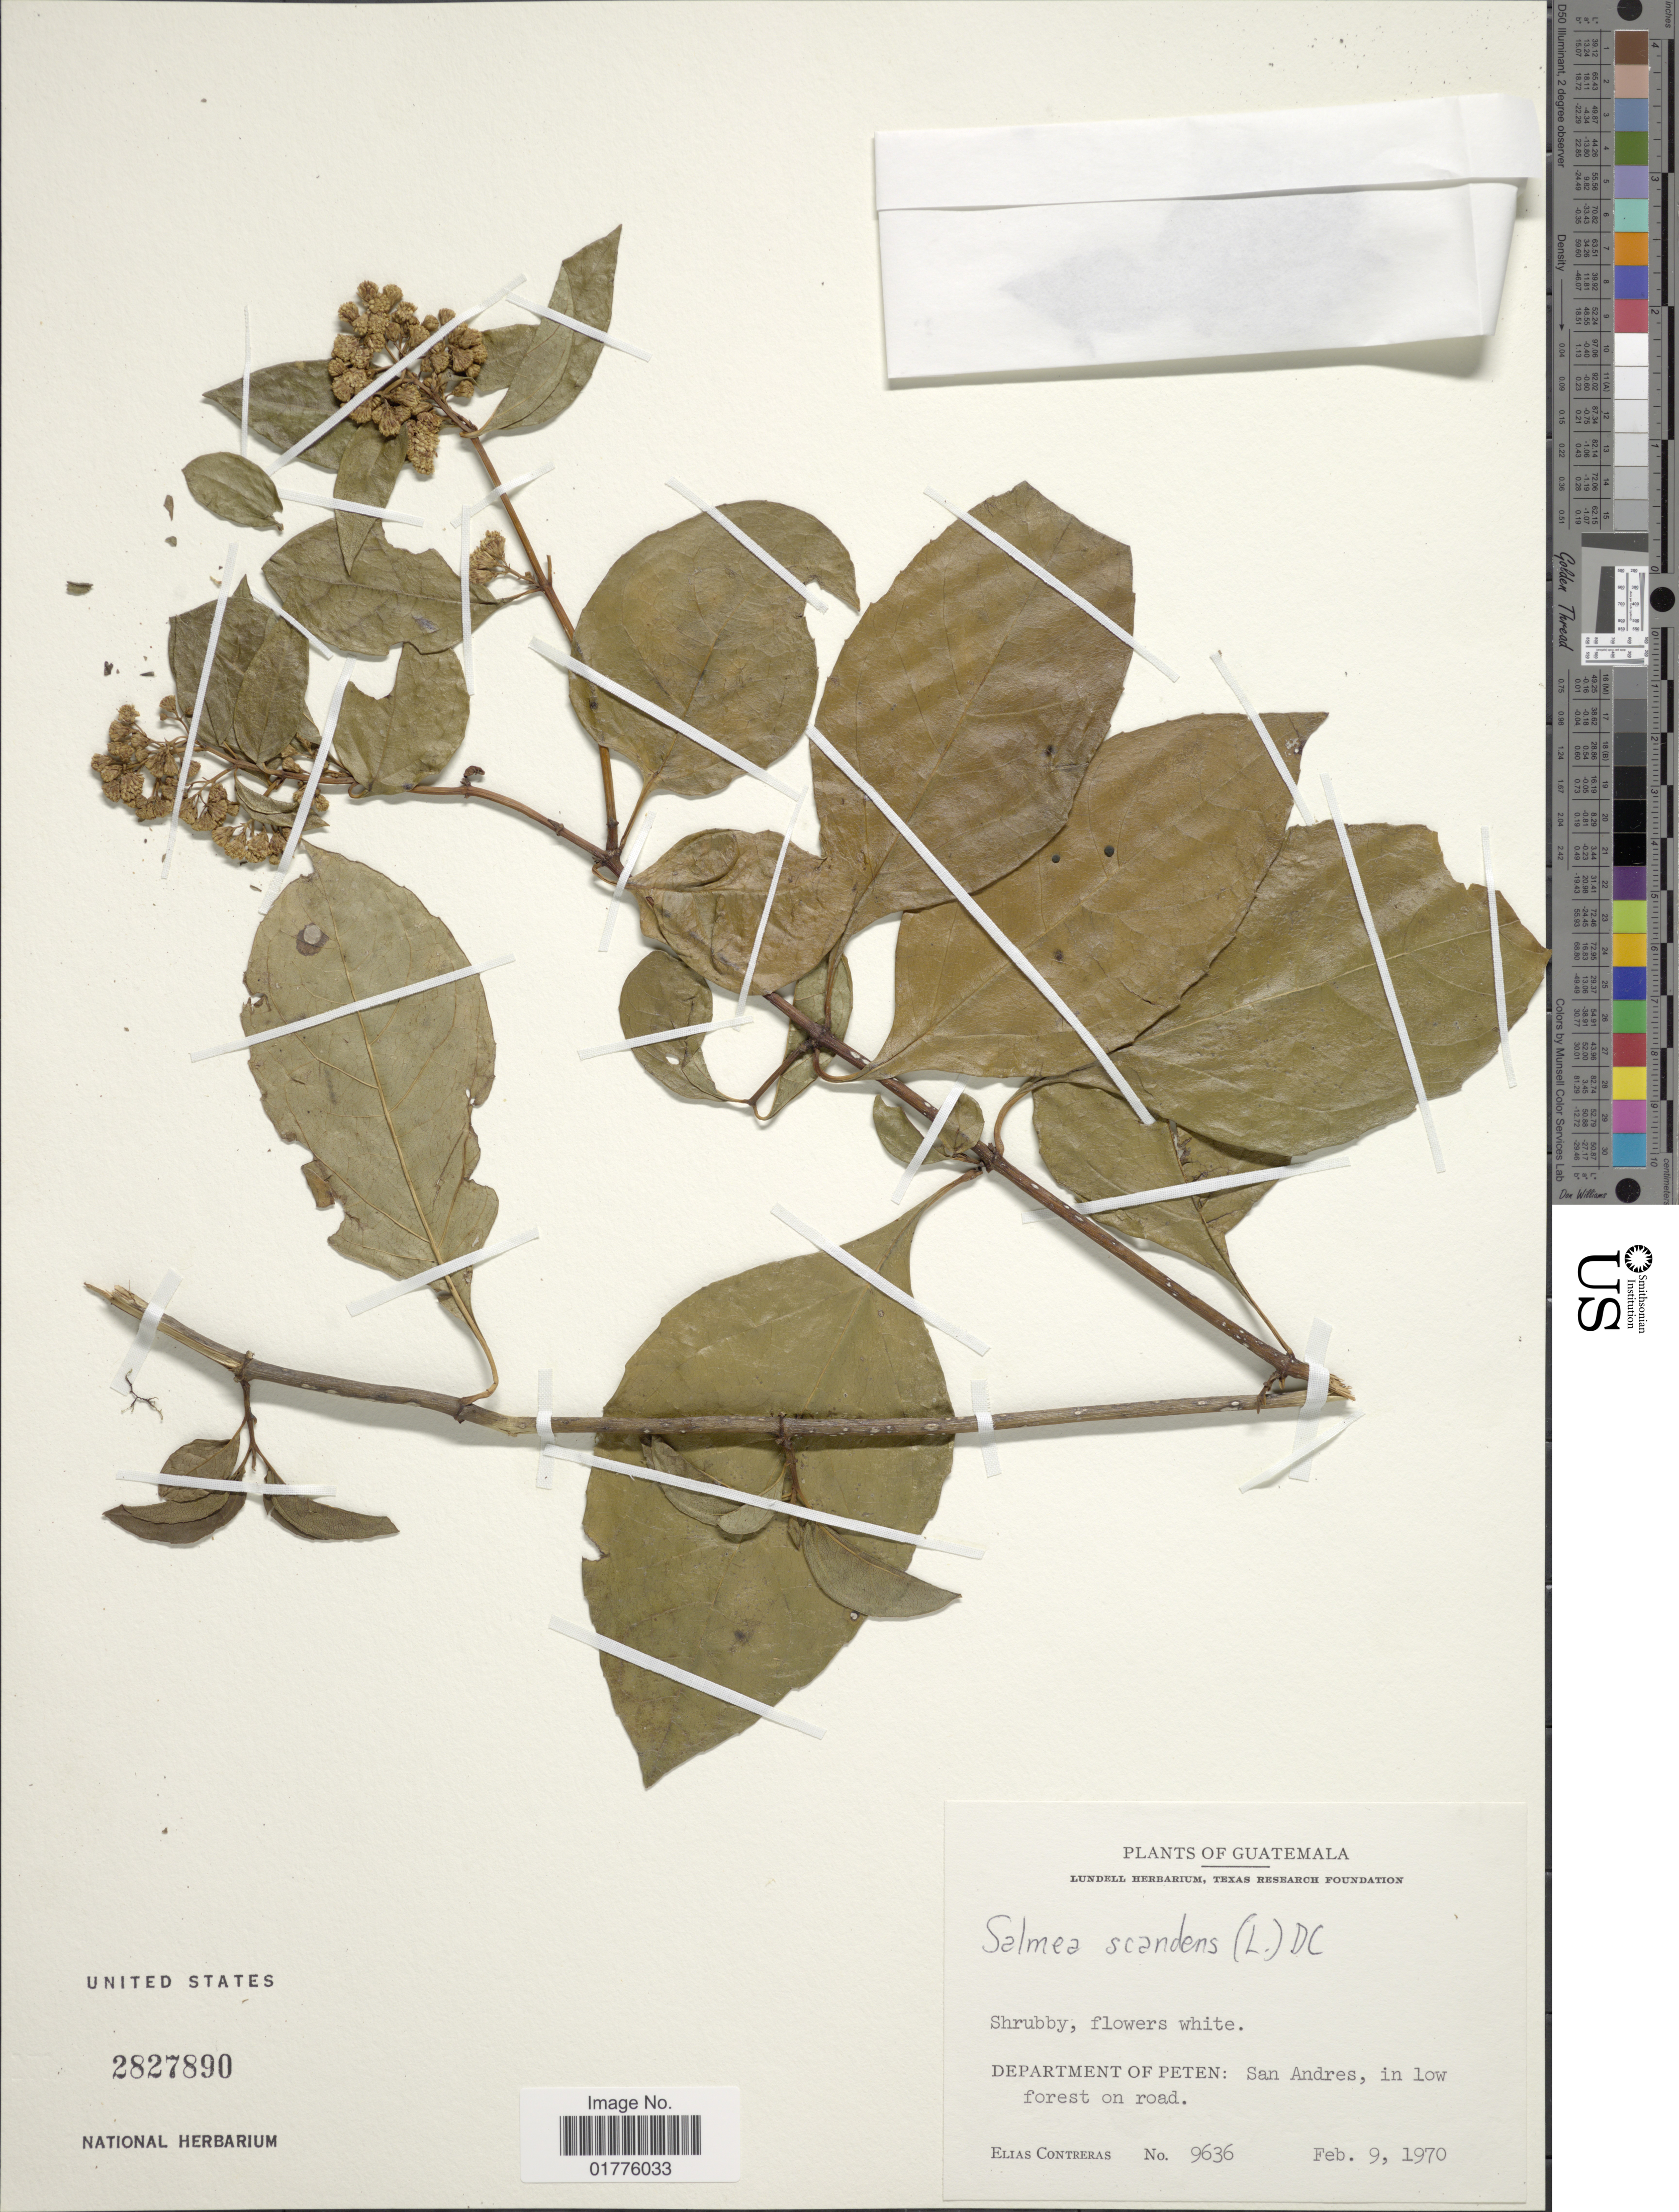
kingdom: Plantae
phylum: Tracheophyta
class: Magnoliopsida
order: Asterales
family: Asteraceae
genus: Salmea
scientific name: Salmea scandens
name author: (L.) DC.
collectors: E. Contreras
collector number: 9636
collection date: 1970-02-09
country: Guatemala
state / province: El Petén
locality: Department of Peten; San Andres, in low forest on road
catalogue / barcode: US 2827890